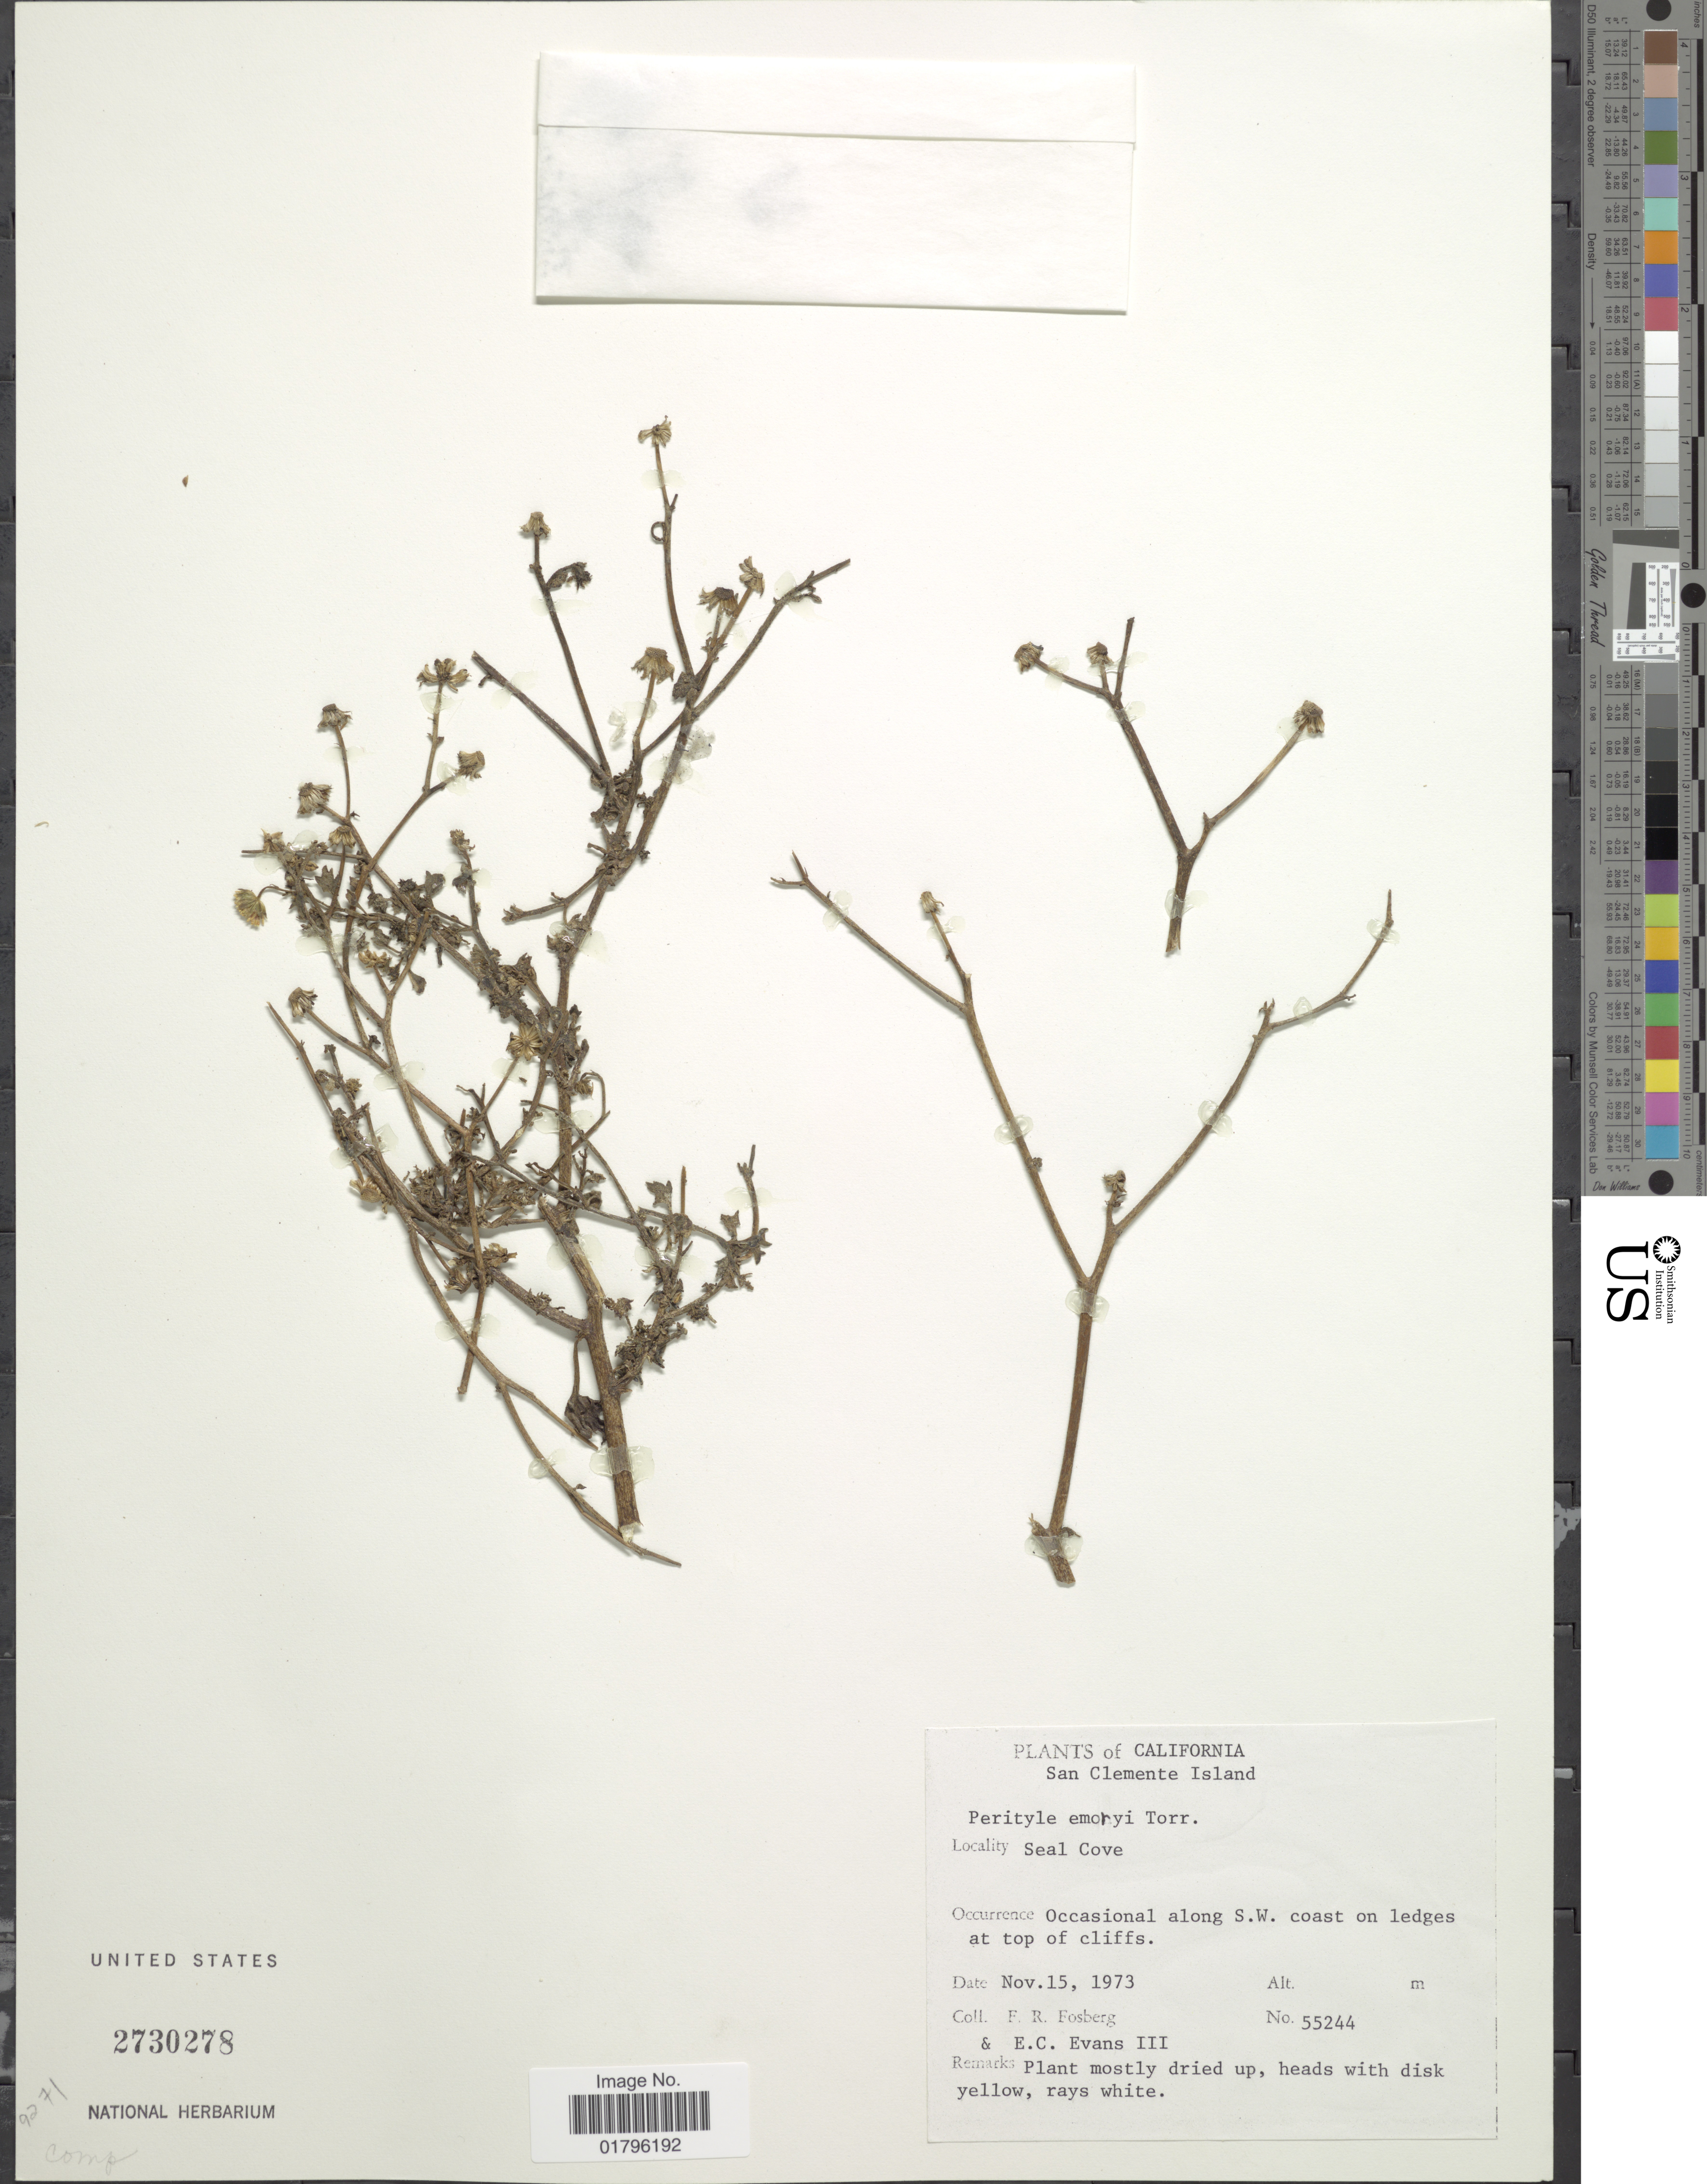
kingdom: Plantae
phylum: Tracheophyta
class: Magnoliopsida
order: Asterales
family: Asteraceae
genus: Perityle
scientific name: Perityle emoryi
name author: Torr.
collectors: F. R. Fosberg & E. C. Evans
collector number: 55244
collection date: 1973-11-15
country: United States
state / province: California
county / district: Los Angeles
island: San Clemente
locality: San Clemente Island. along S.W. coast on ledges at top of cliffs. Seal Cove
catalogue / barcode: US 2730278